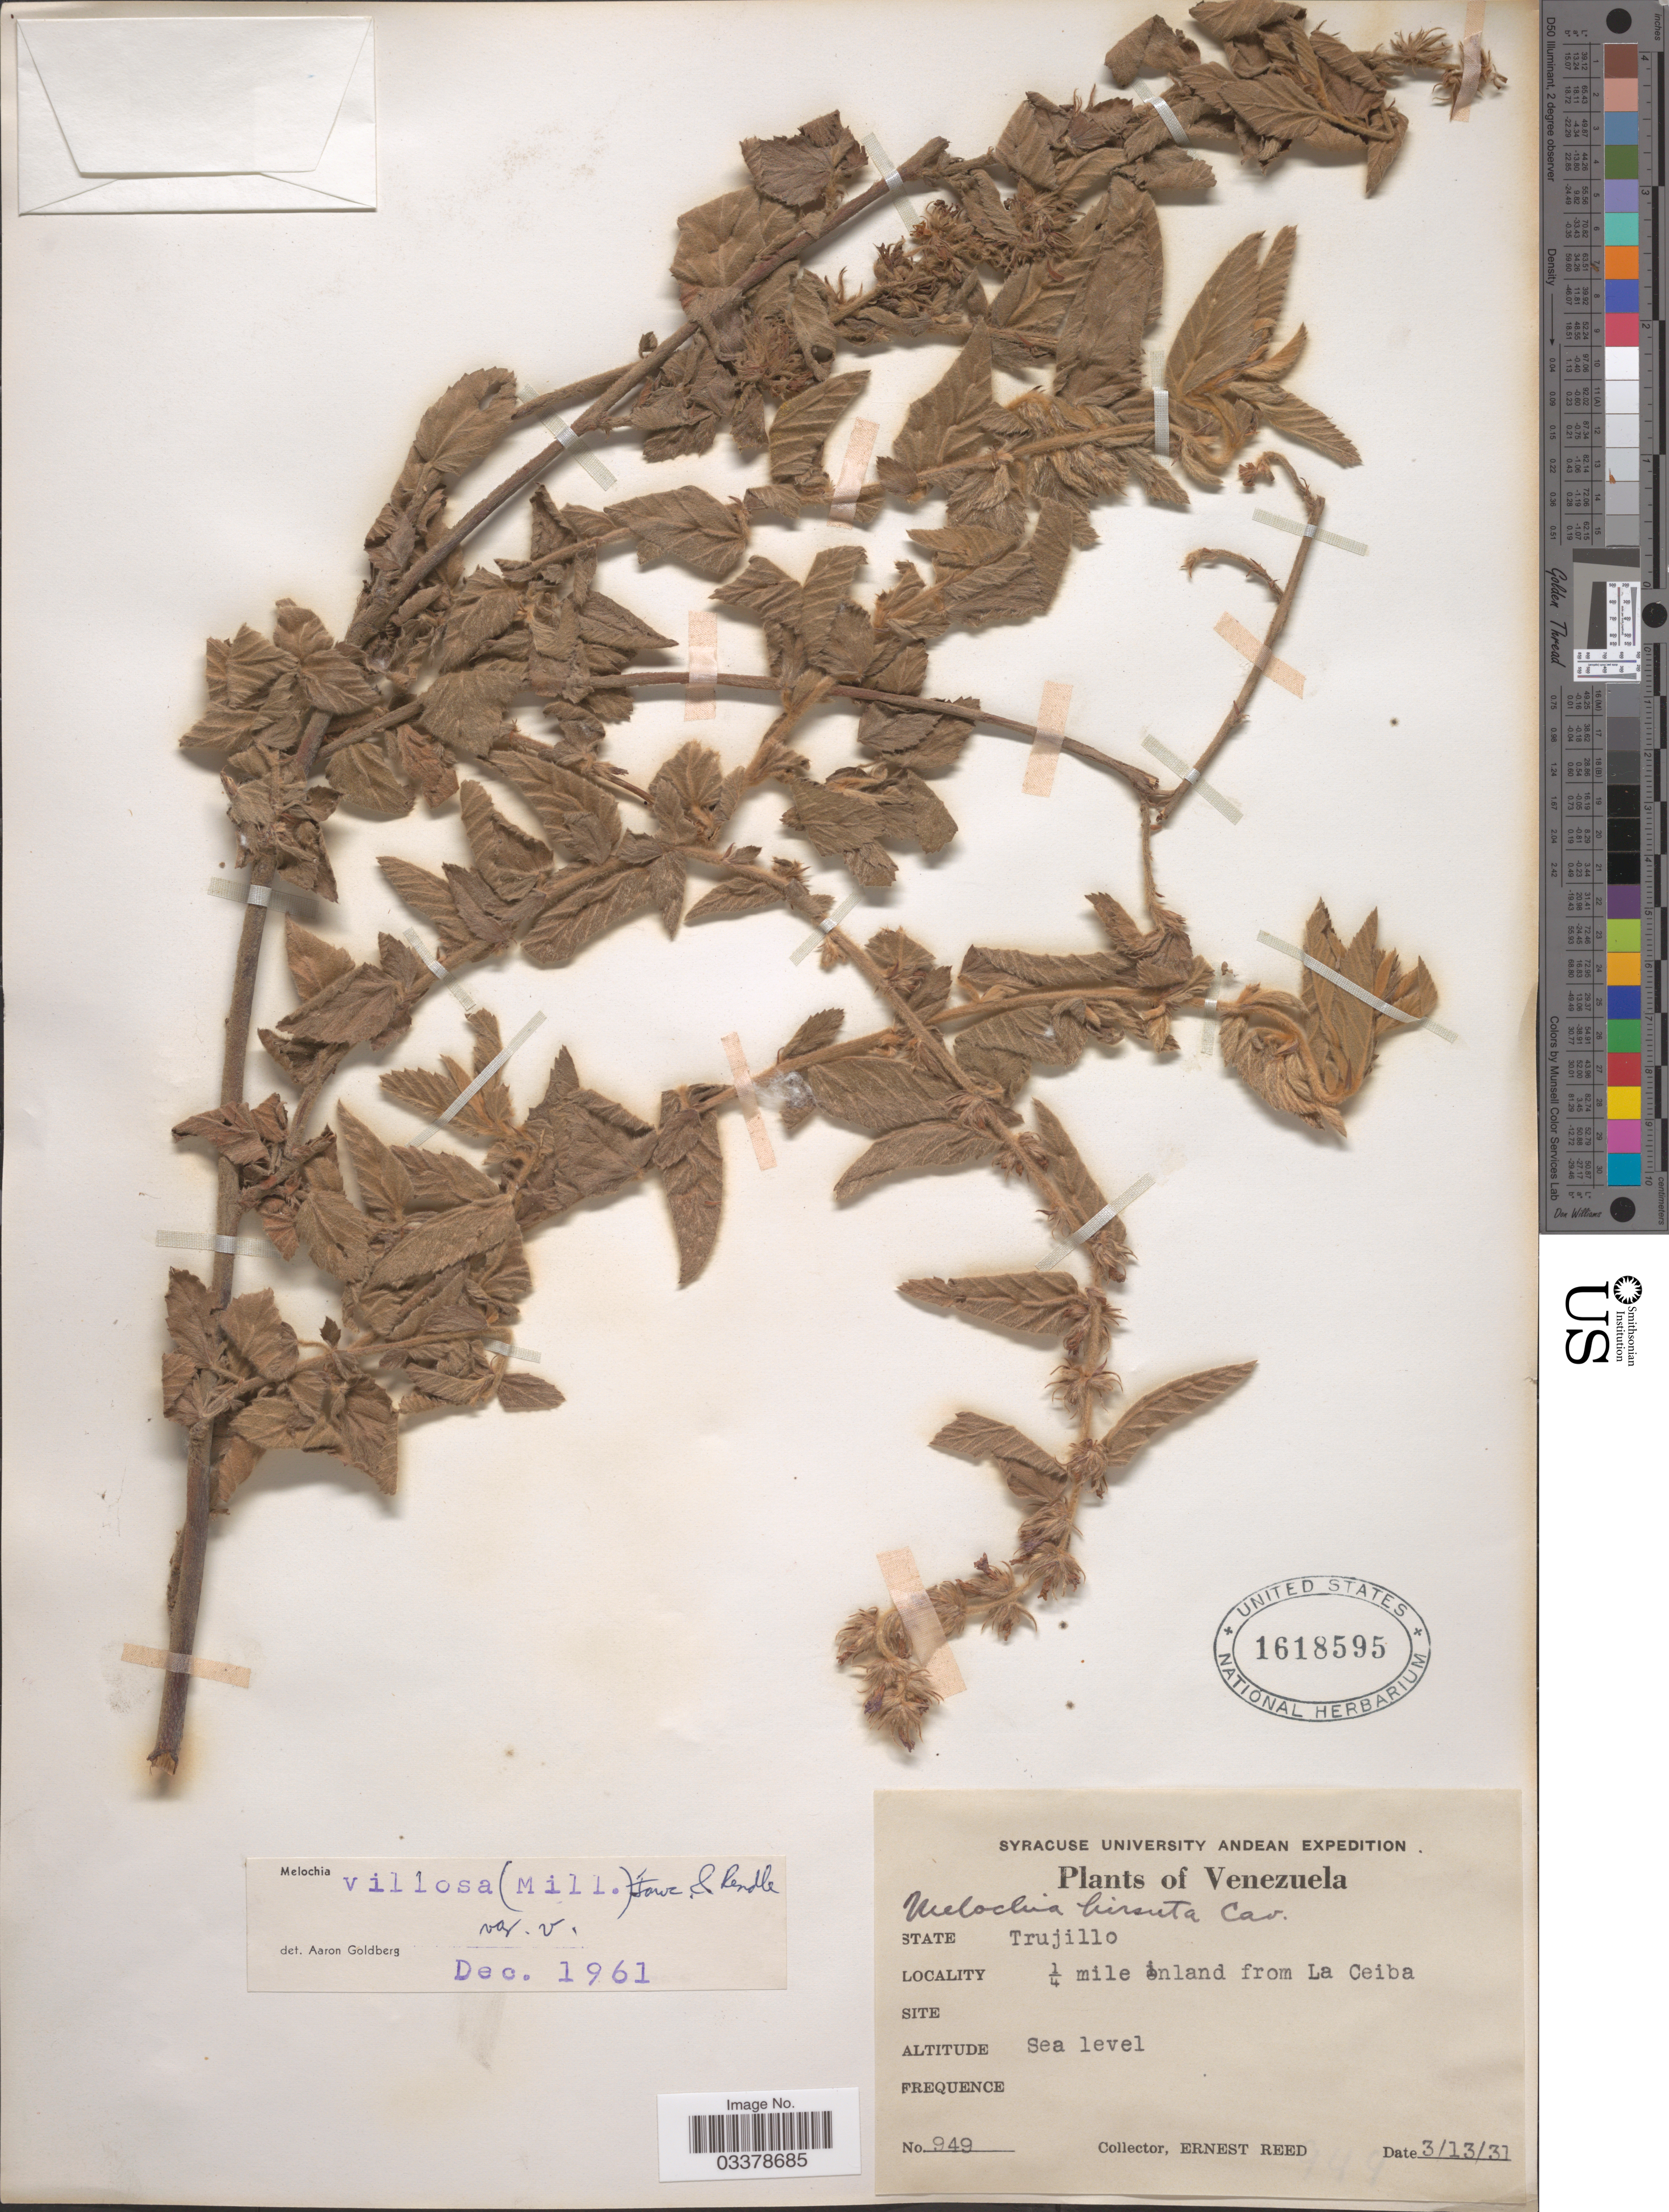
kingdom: Plantae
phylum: Tracheophyta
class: Magnoliopsida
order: Malvales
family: Malvaceae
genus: Melochia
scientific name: Melochia spicata var. spicata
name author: (L.) Fryxell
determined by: Dorr, L. J., (BOT), Smithsonian Institution - National Museum of Natural History (UNITED STATES)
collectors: E. Reed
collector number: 949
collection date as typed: Transcribed d/m/y: 13/3/31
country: Venezuela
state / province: Trujillo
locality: ¼ mile inland from La Ceiba.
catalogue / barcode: US 1618595